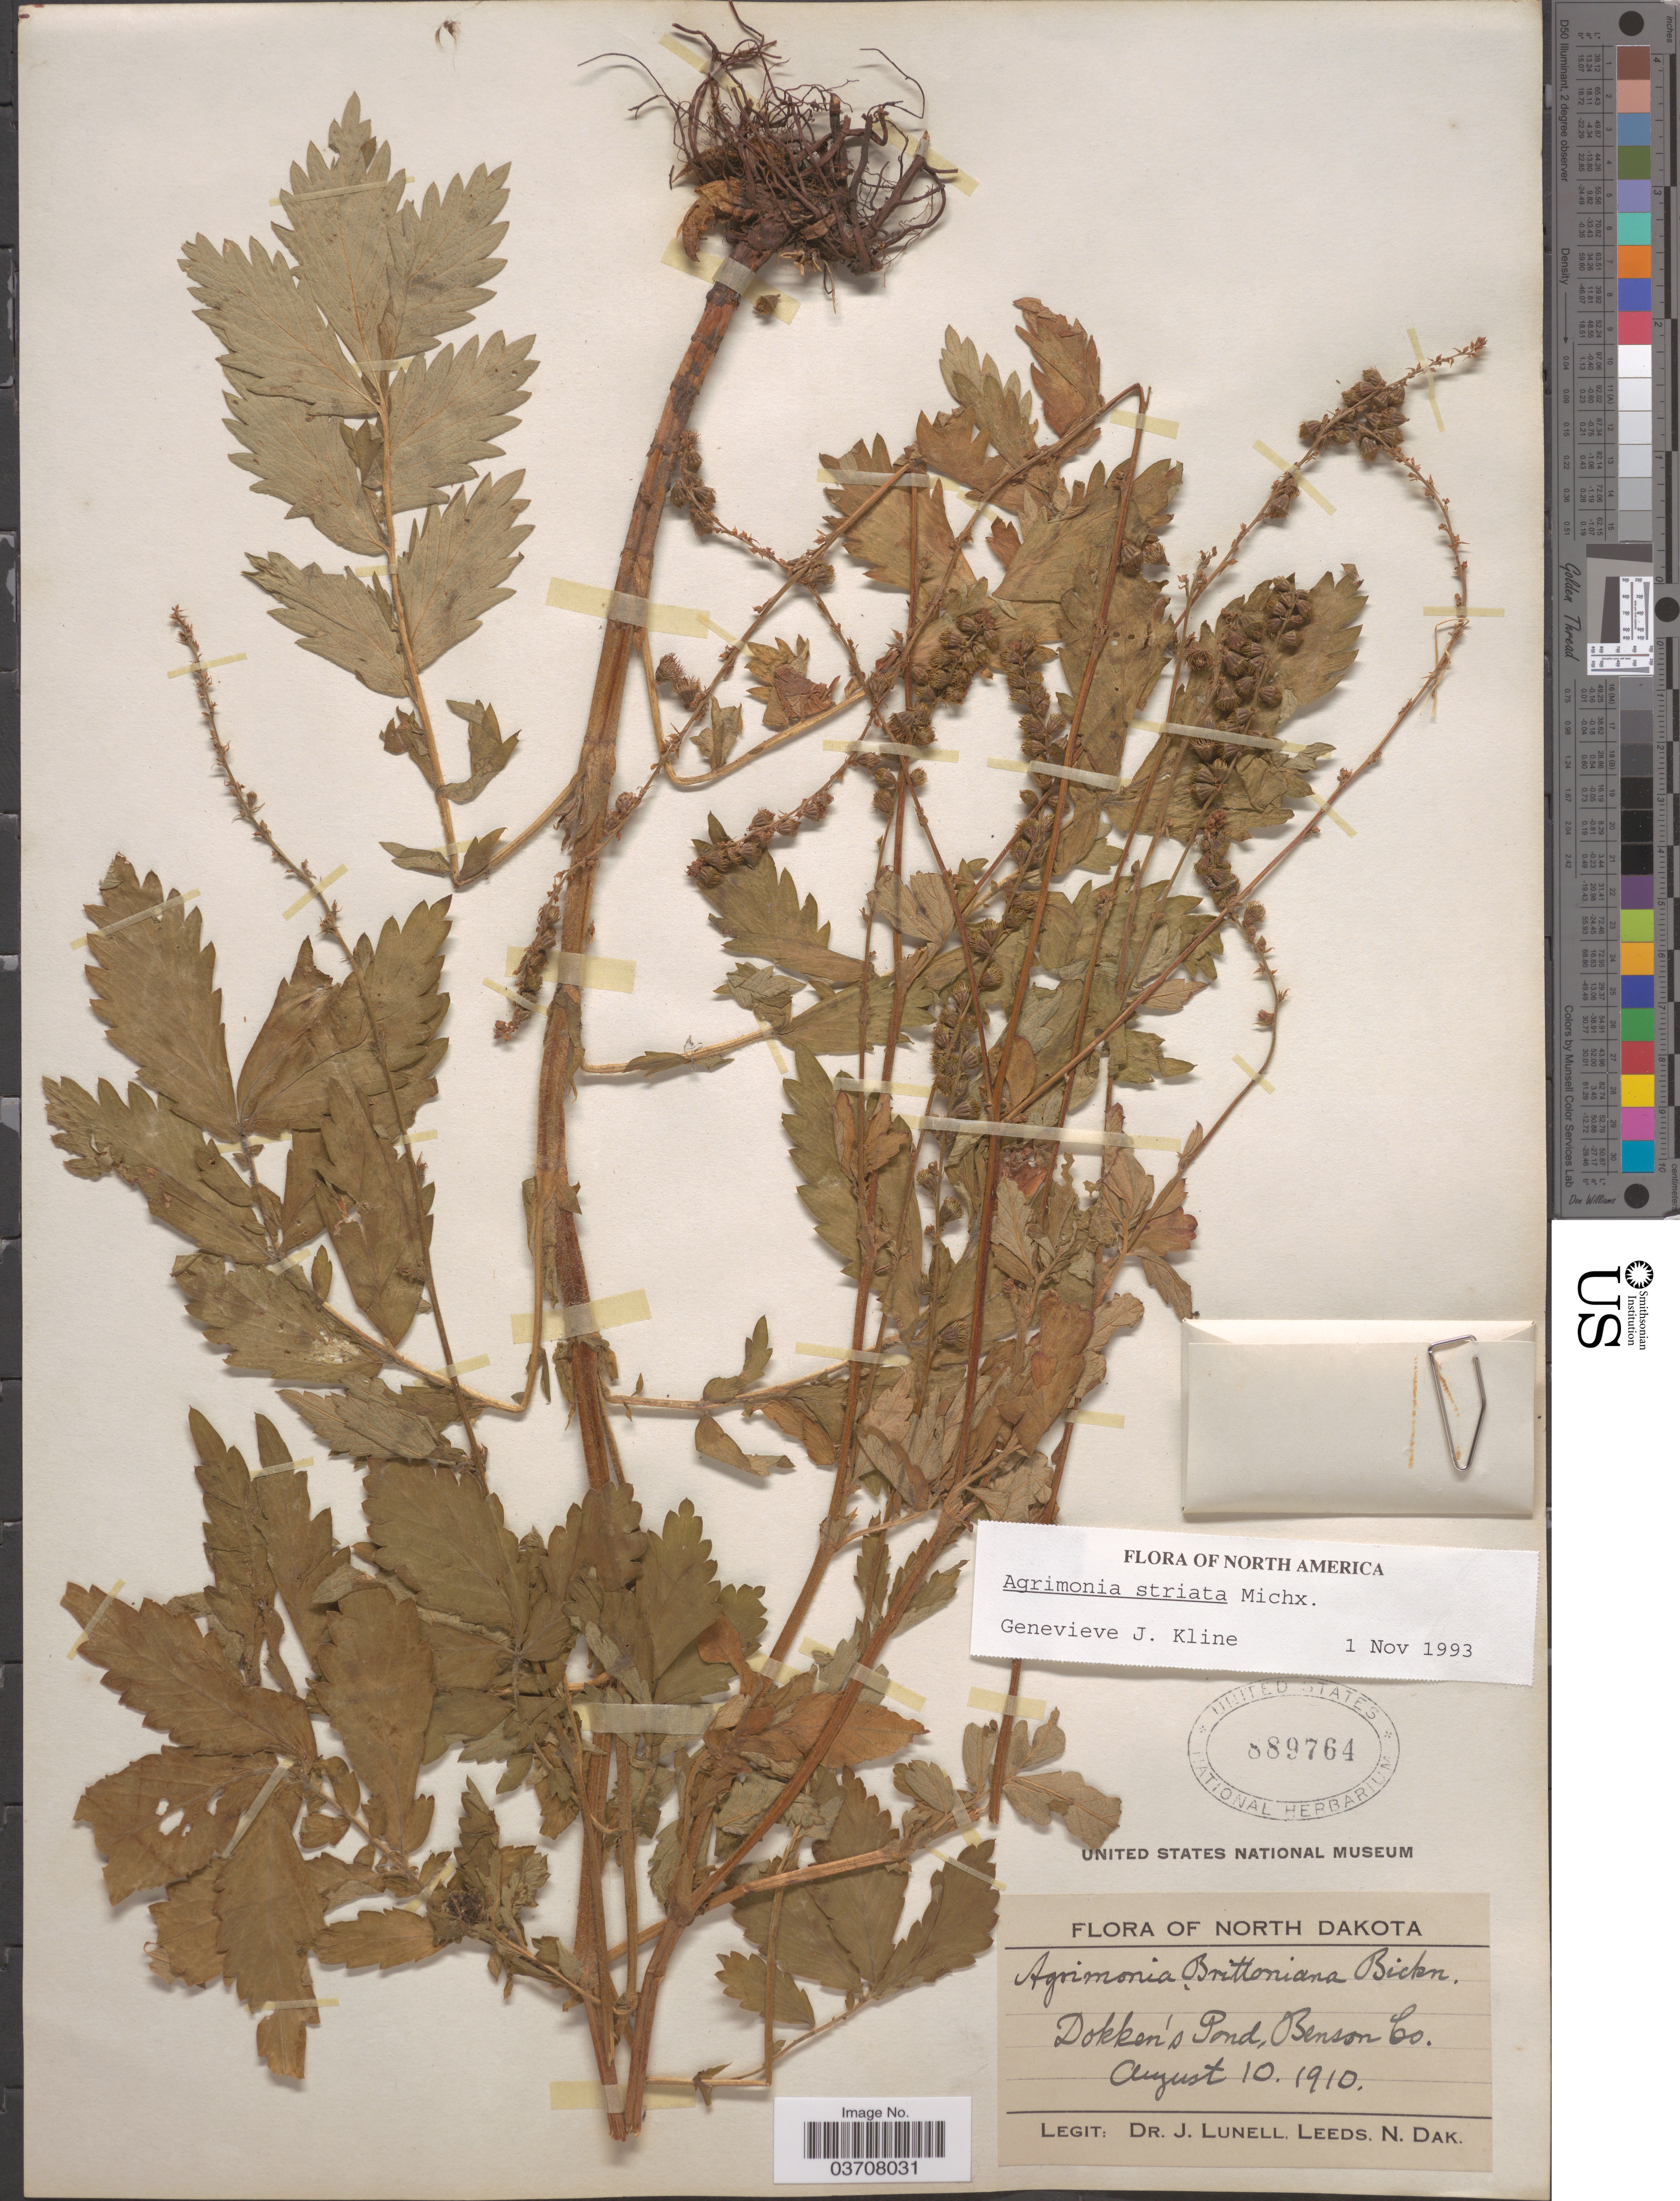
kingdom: Plantae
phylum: Tracheophyta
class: Magnoliopsida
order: Rosales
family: Rosaceae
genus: Agrimonia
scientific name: Agrimonia striata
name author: Michx.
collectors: J. Lunell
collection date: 1910-08-10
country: United States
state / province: North Dakota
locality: Dokken's Pond, Benson Co.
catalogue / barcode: US 889764